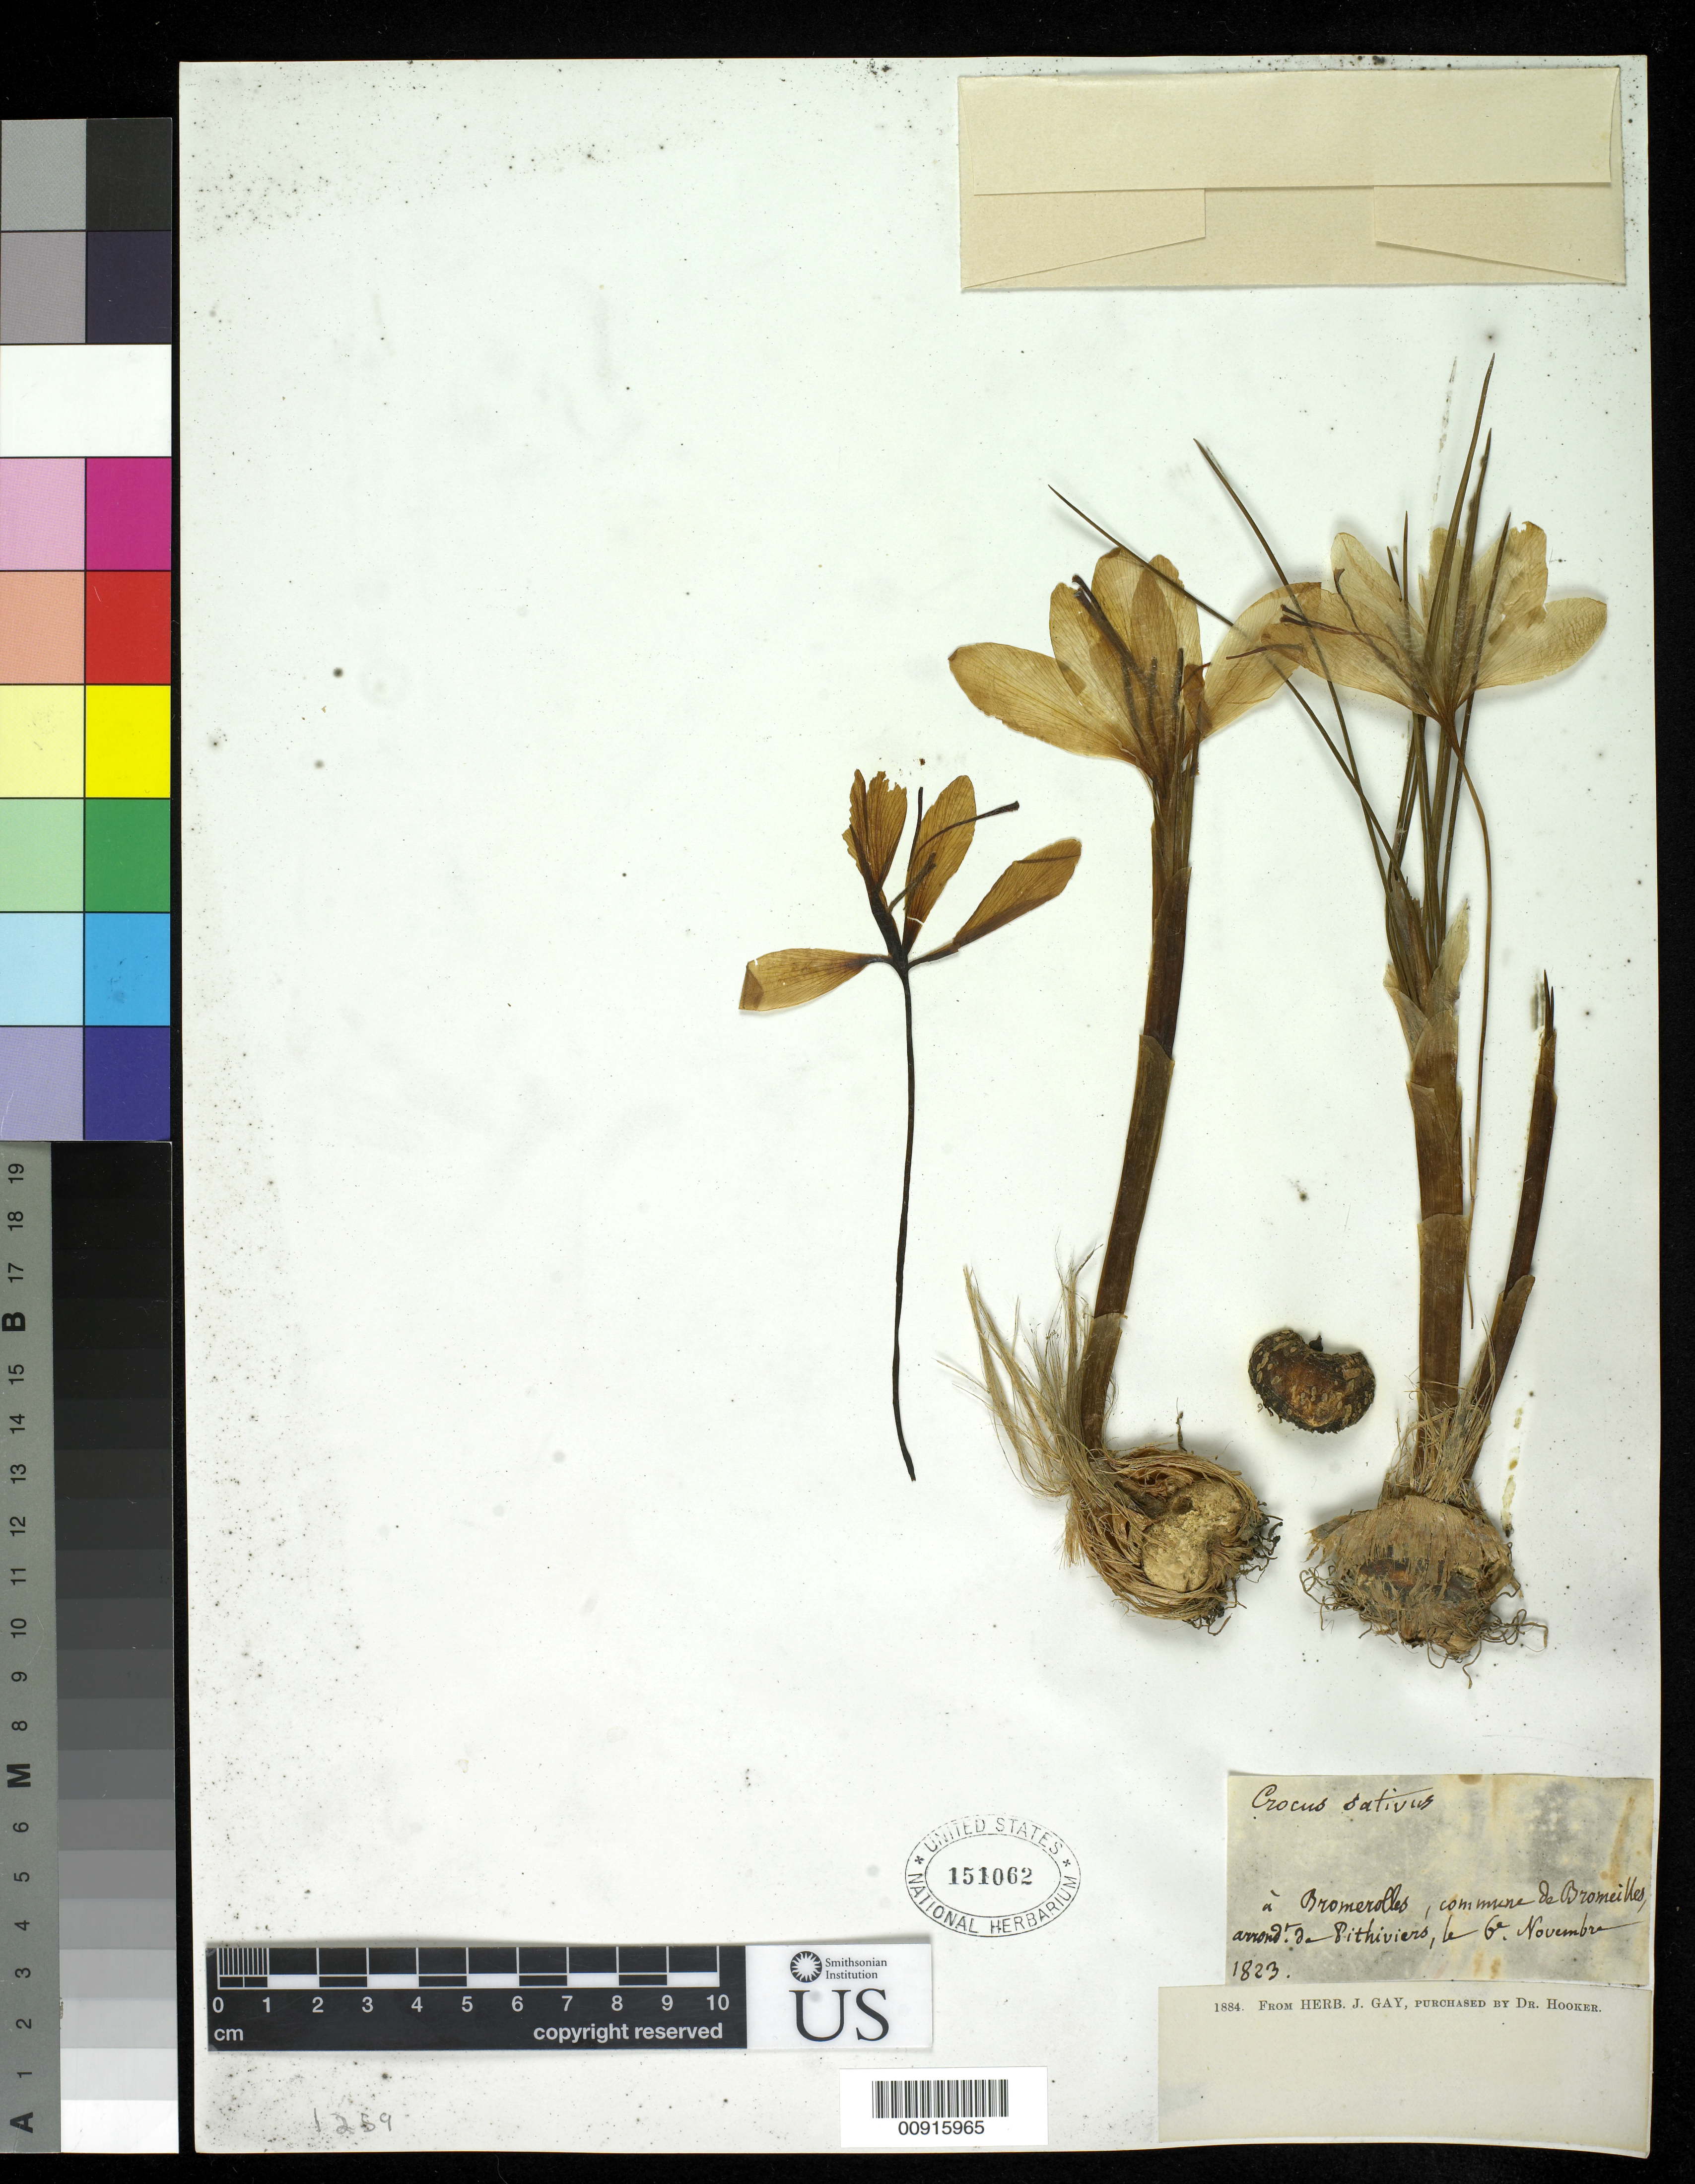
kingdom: Plantae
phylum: Tracheophyta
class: Liliopsida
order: Asparagales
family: Iridaceae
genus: Crocus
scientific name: Crocus sativus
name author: Mill.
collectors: J. Gay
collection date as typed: Nov 1823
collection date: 1823-11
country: France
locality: Bromeilles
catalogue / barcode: US 151062